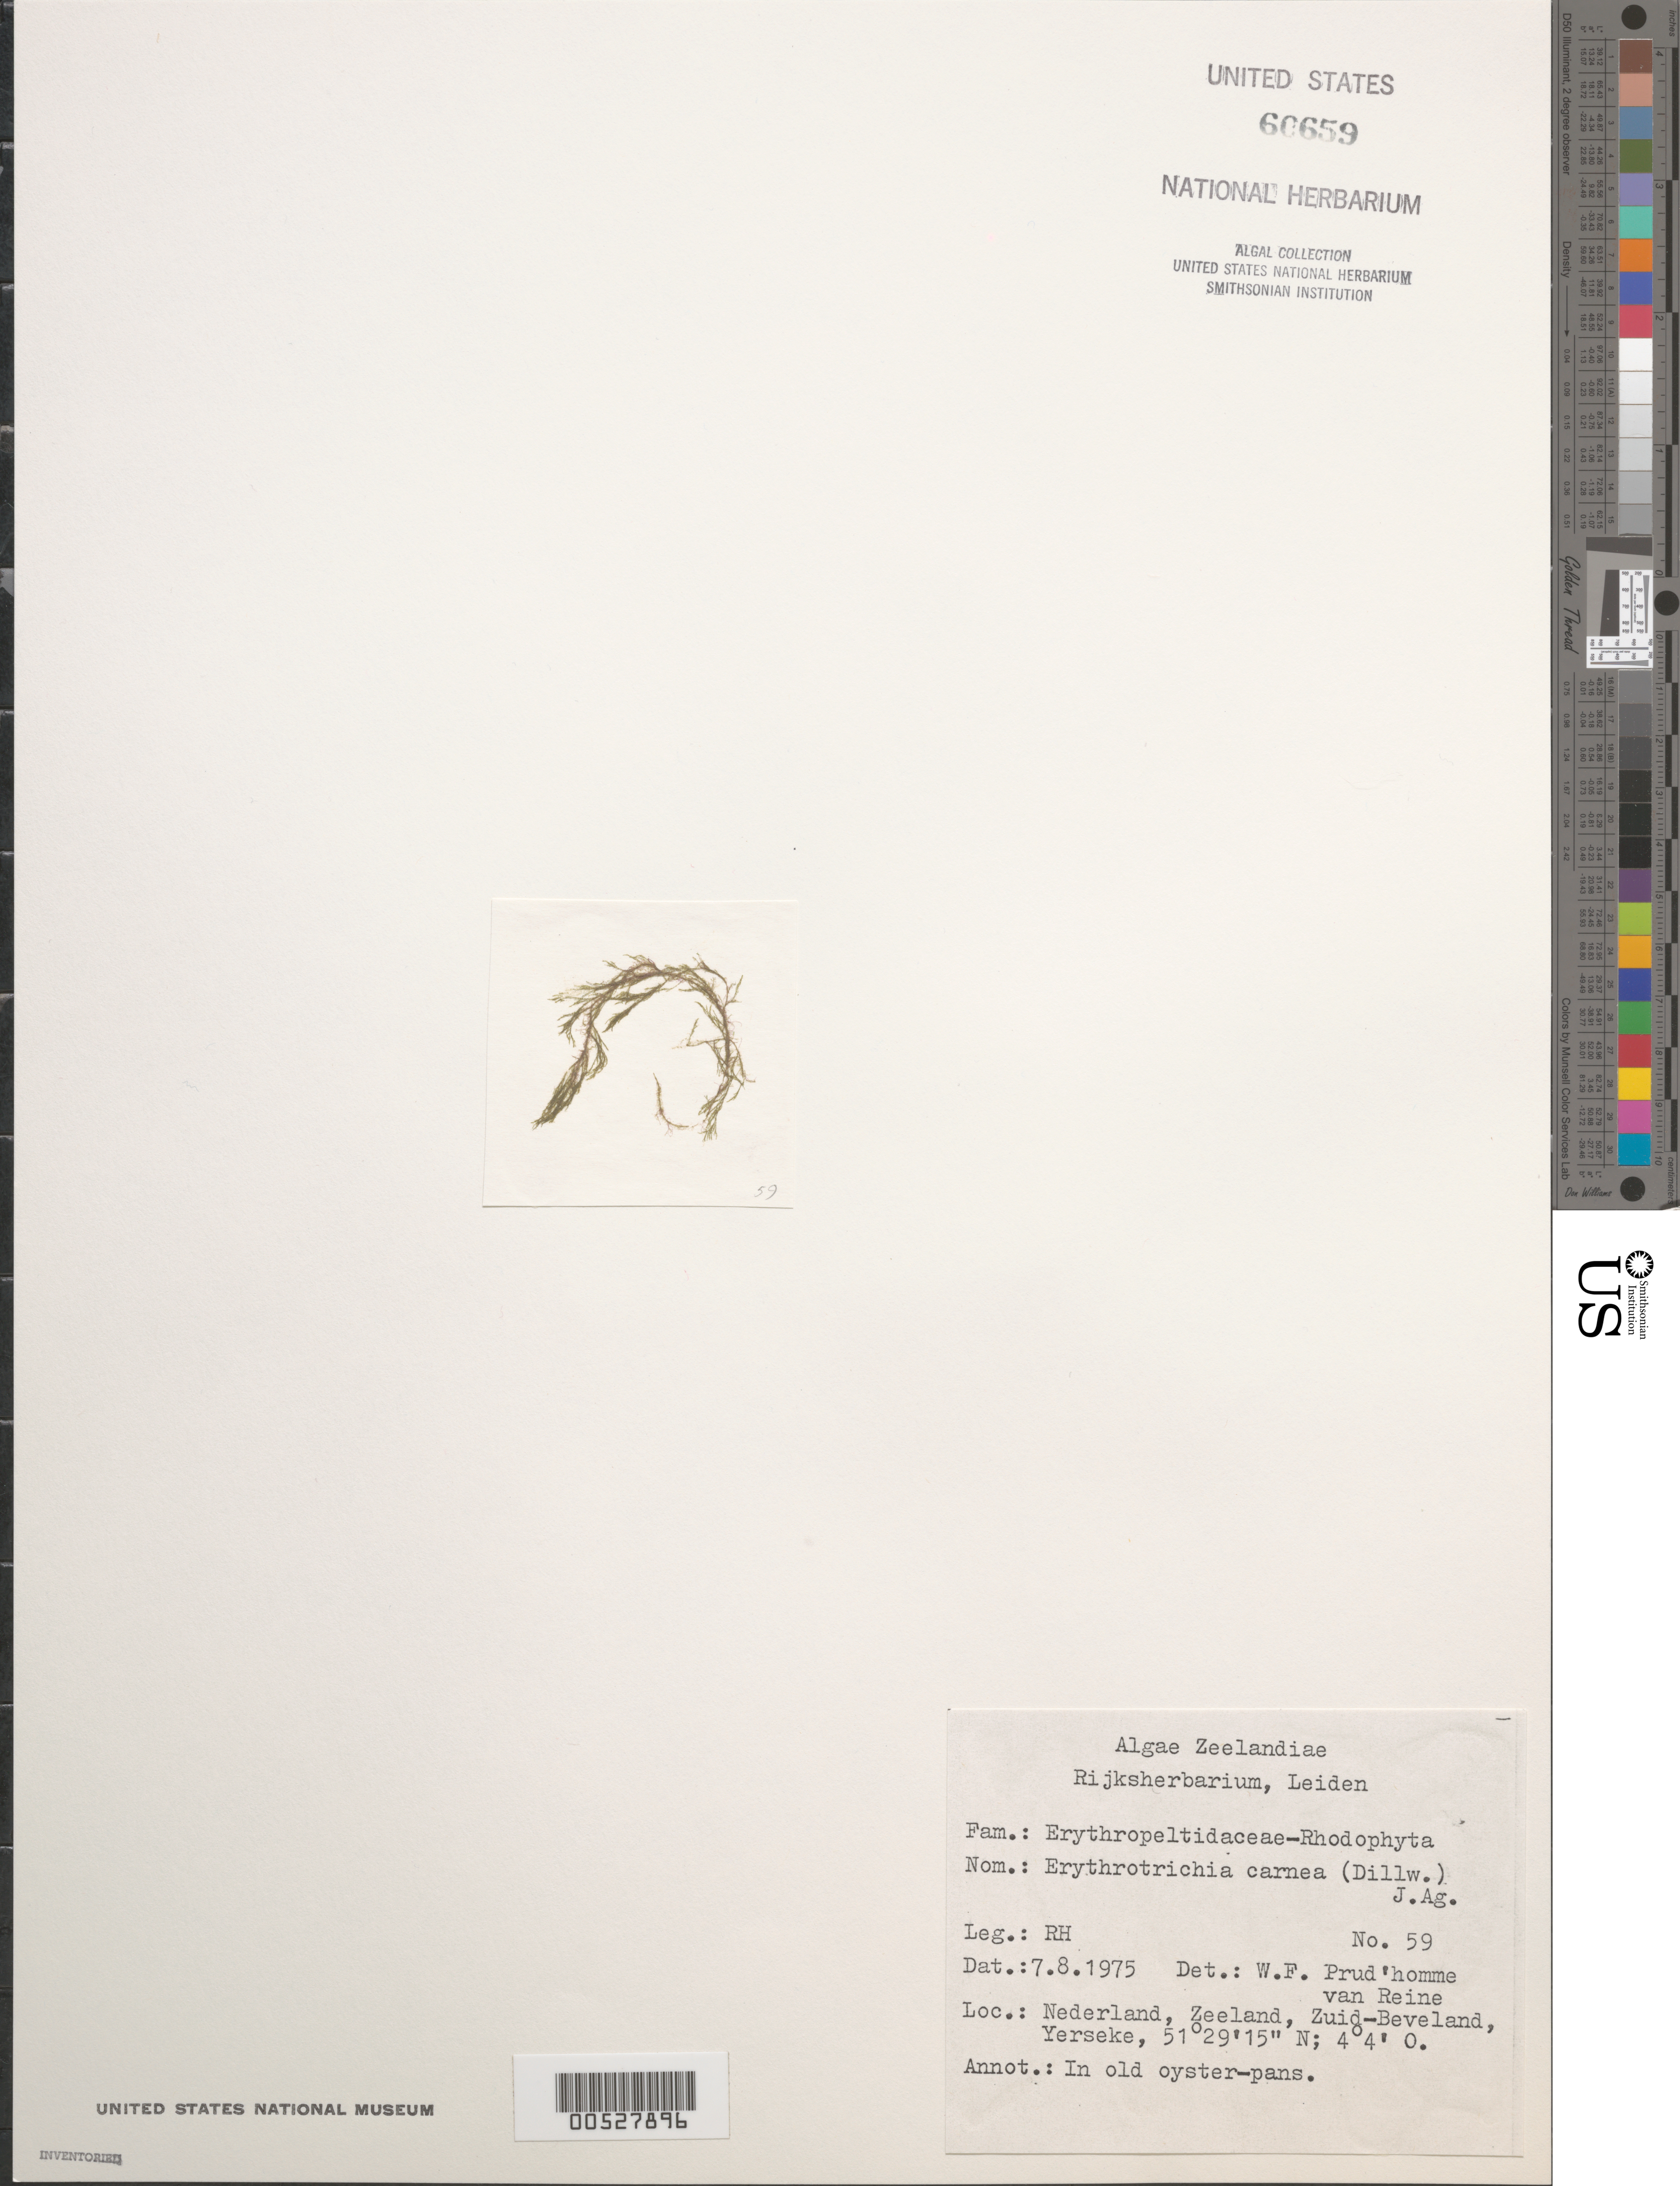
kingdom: Plantae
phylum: Rhodophyta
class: Compsopogonophyceae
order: Erythropeltidales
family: Erythrotrichiaceae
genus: Erythrotrichia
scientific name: Erythrotrichia carnea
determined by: Prud'homme van Reine, W. F.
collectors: R. H.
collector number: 59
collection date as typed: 07 Aug 1975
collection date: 1975-08-07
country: Netherlands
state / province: Zeeland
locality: Yerseke, zuid beveland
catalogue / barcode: US 60659